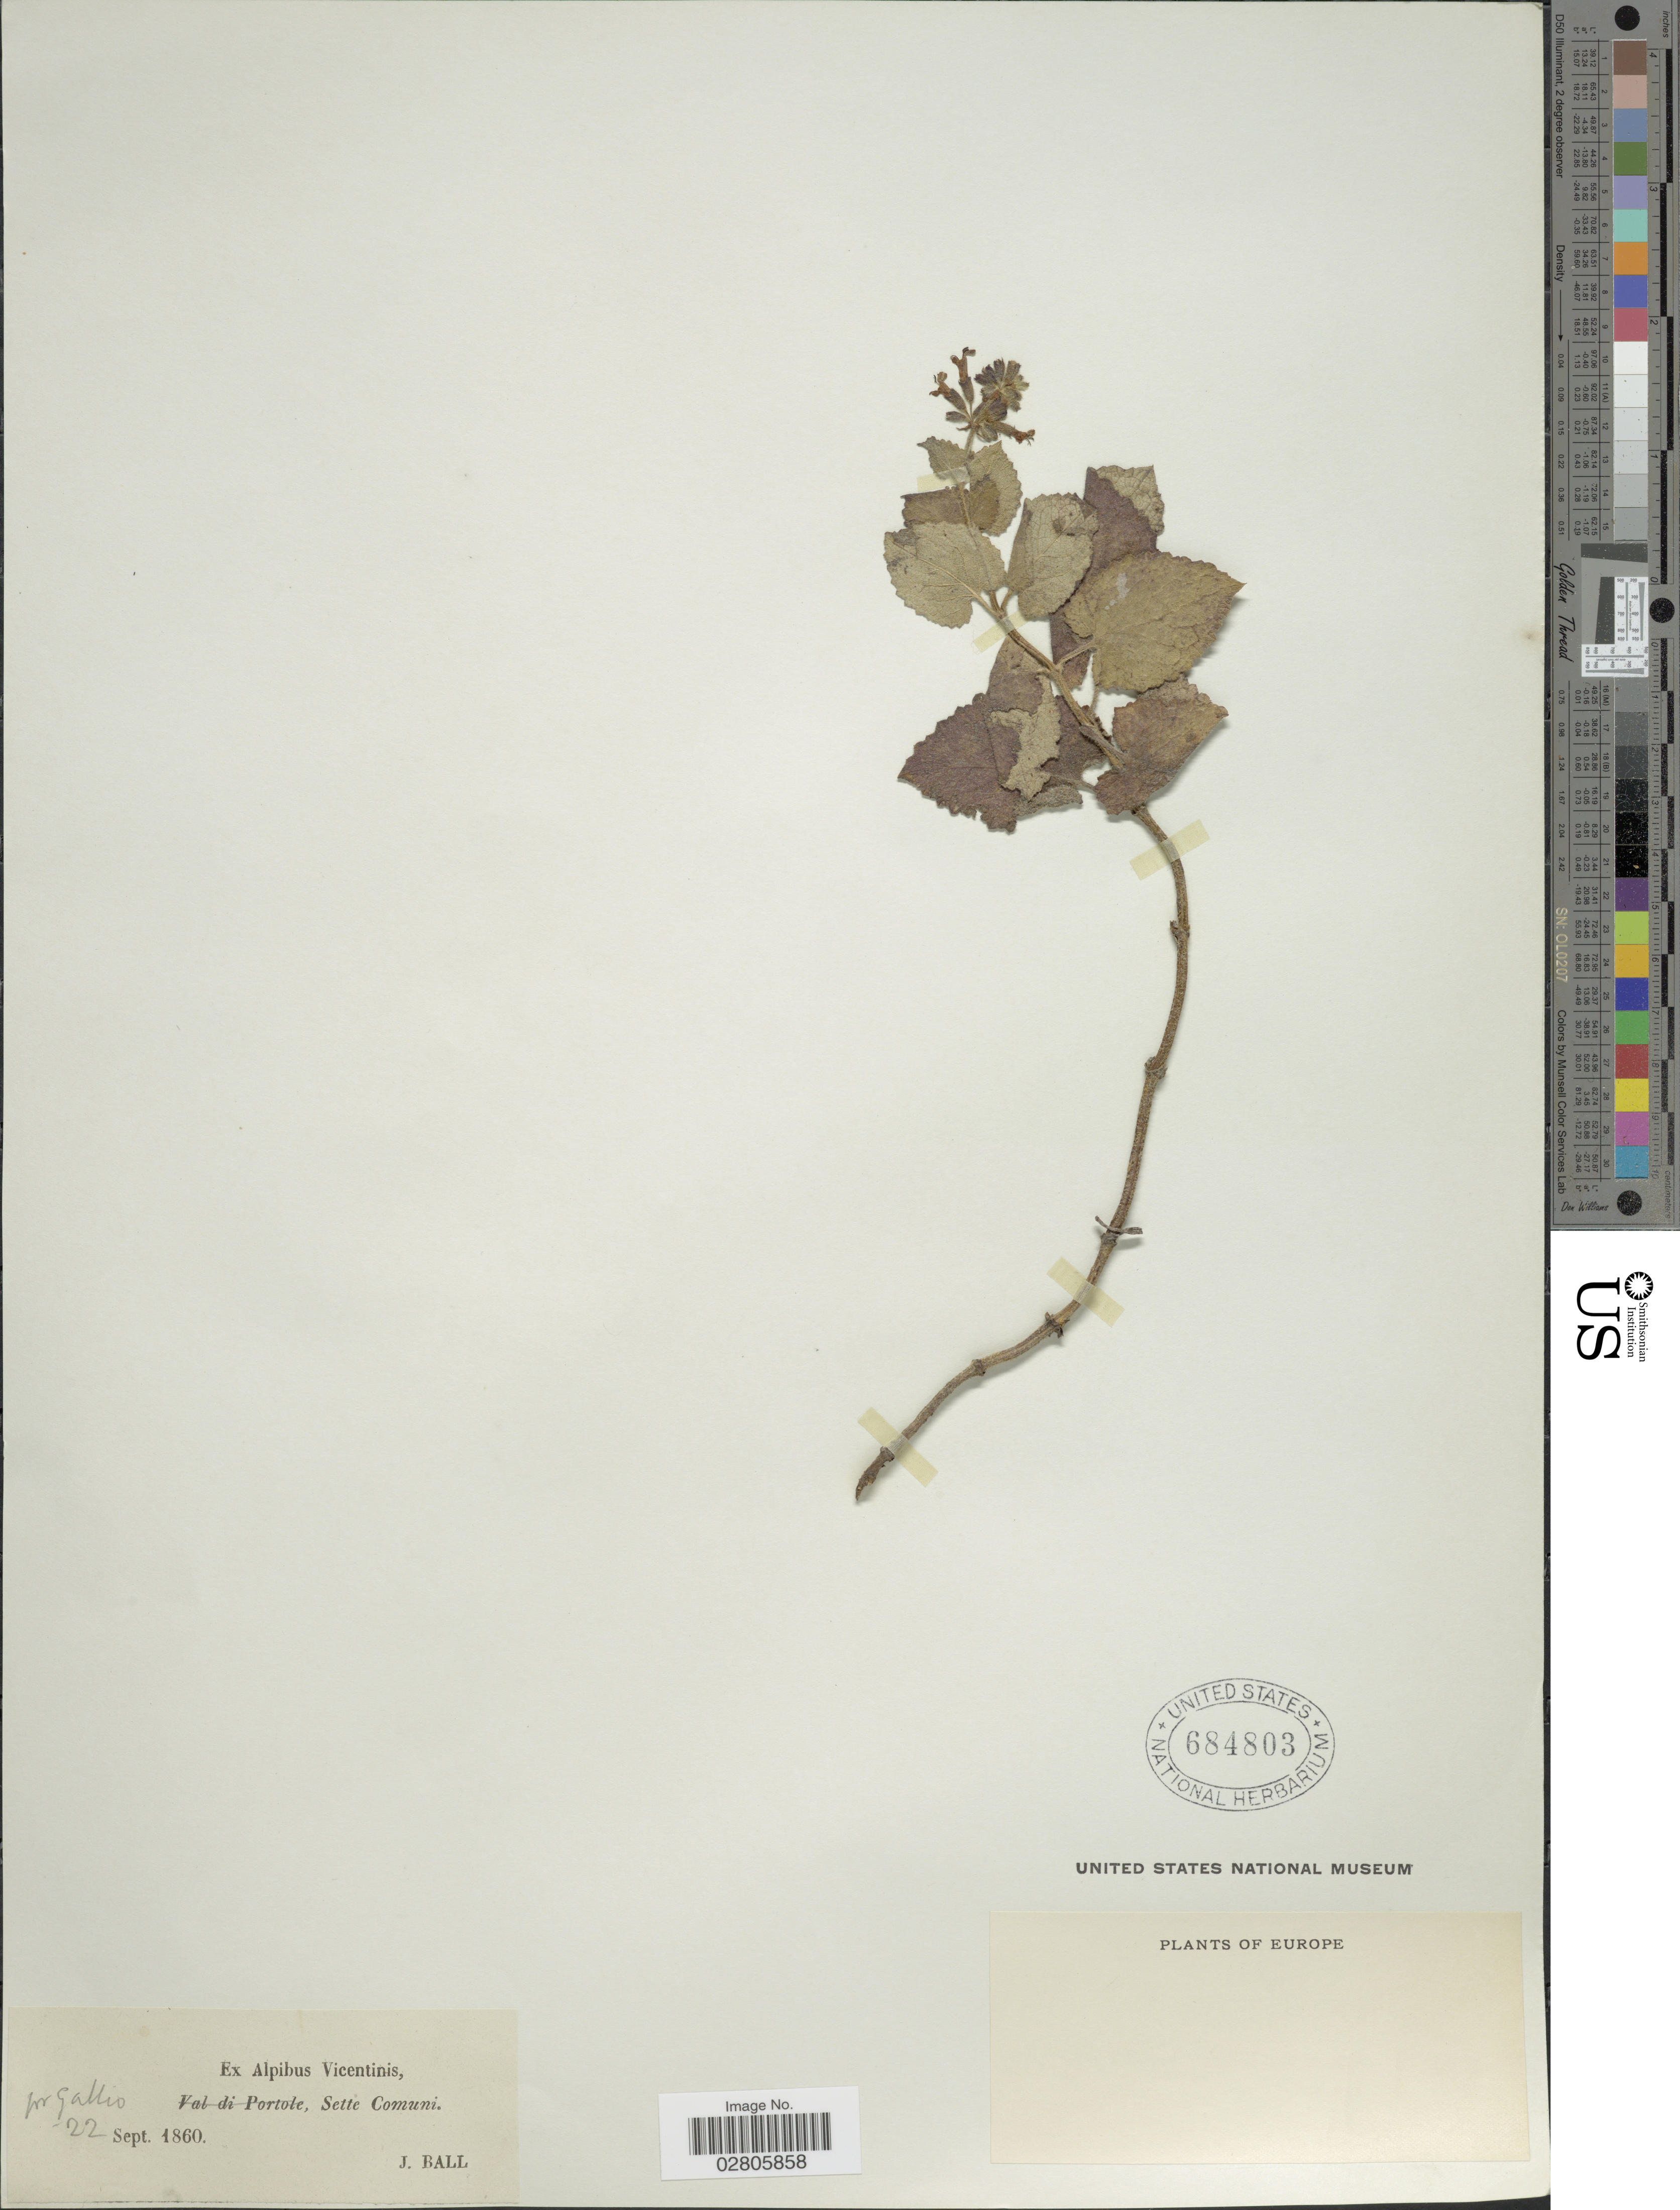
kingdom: Plantae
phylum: Tracheophyta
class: Magnoliopsida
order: Lamiales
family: Lamiaceae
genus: Salvia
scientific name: Salvia sp.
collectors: J. Ball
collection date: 1860-09-22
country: Italy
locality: Alpibus Vicentinis, Sette Comuni, pr. Gallio.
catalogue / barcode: US 684803